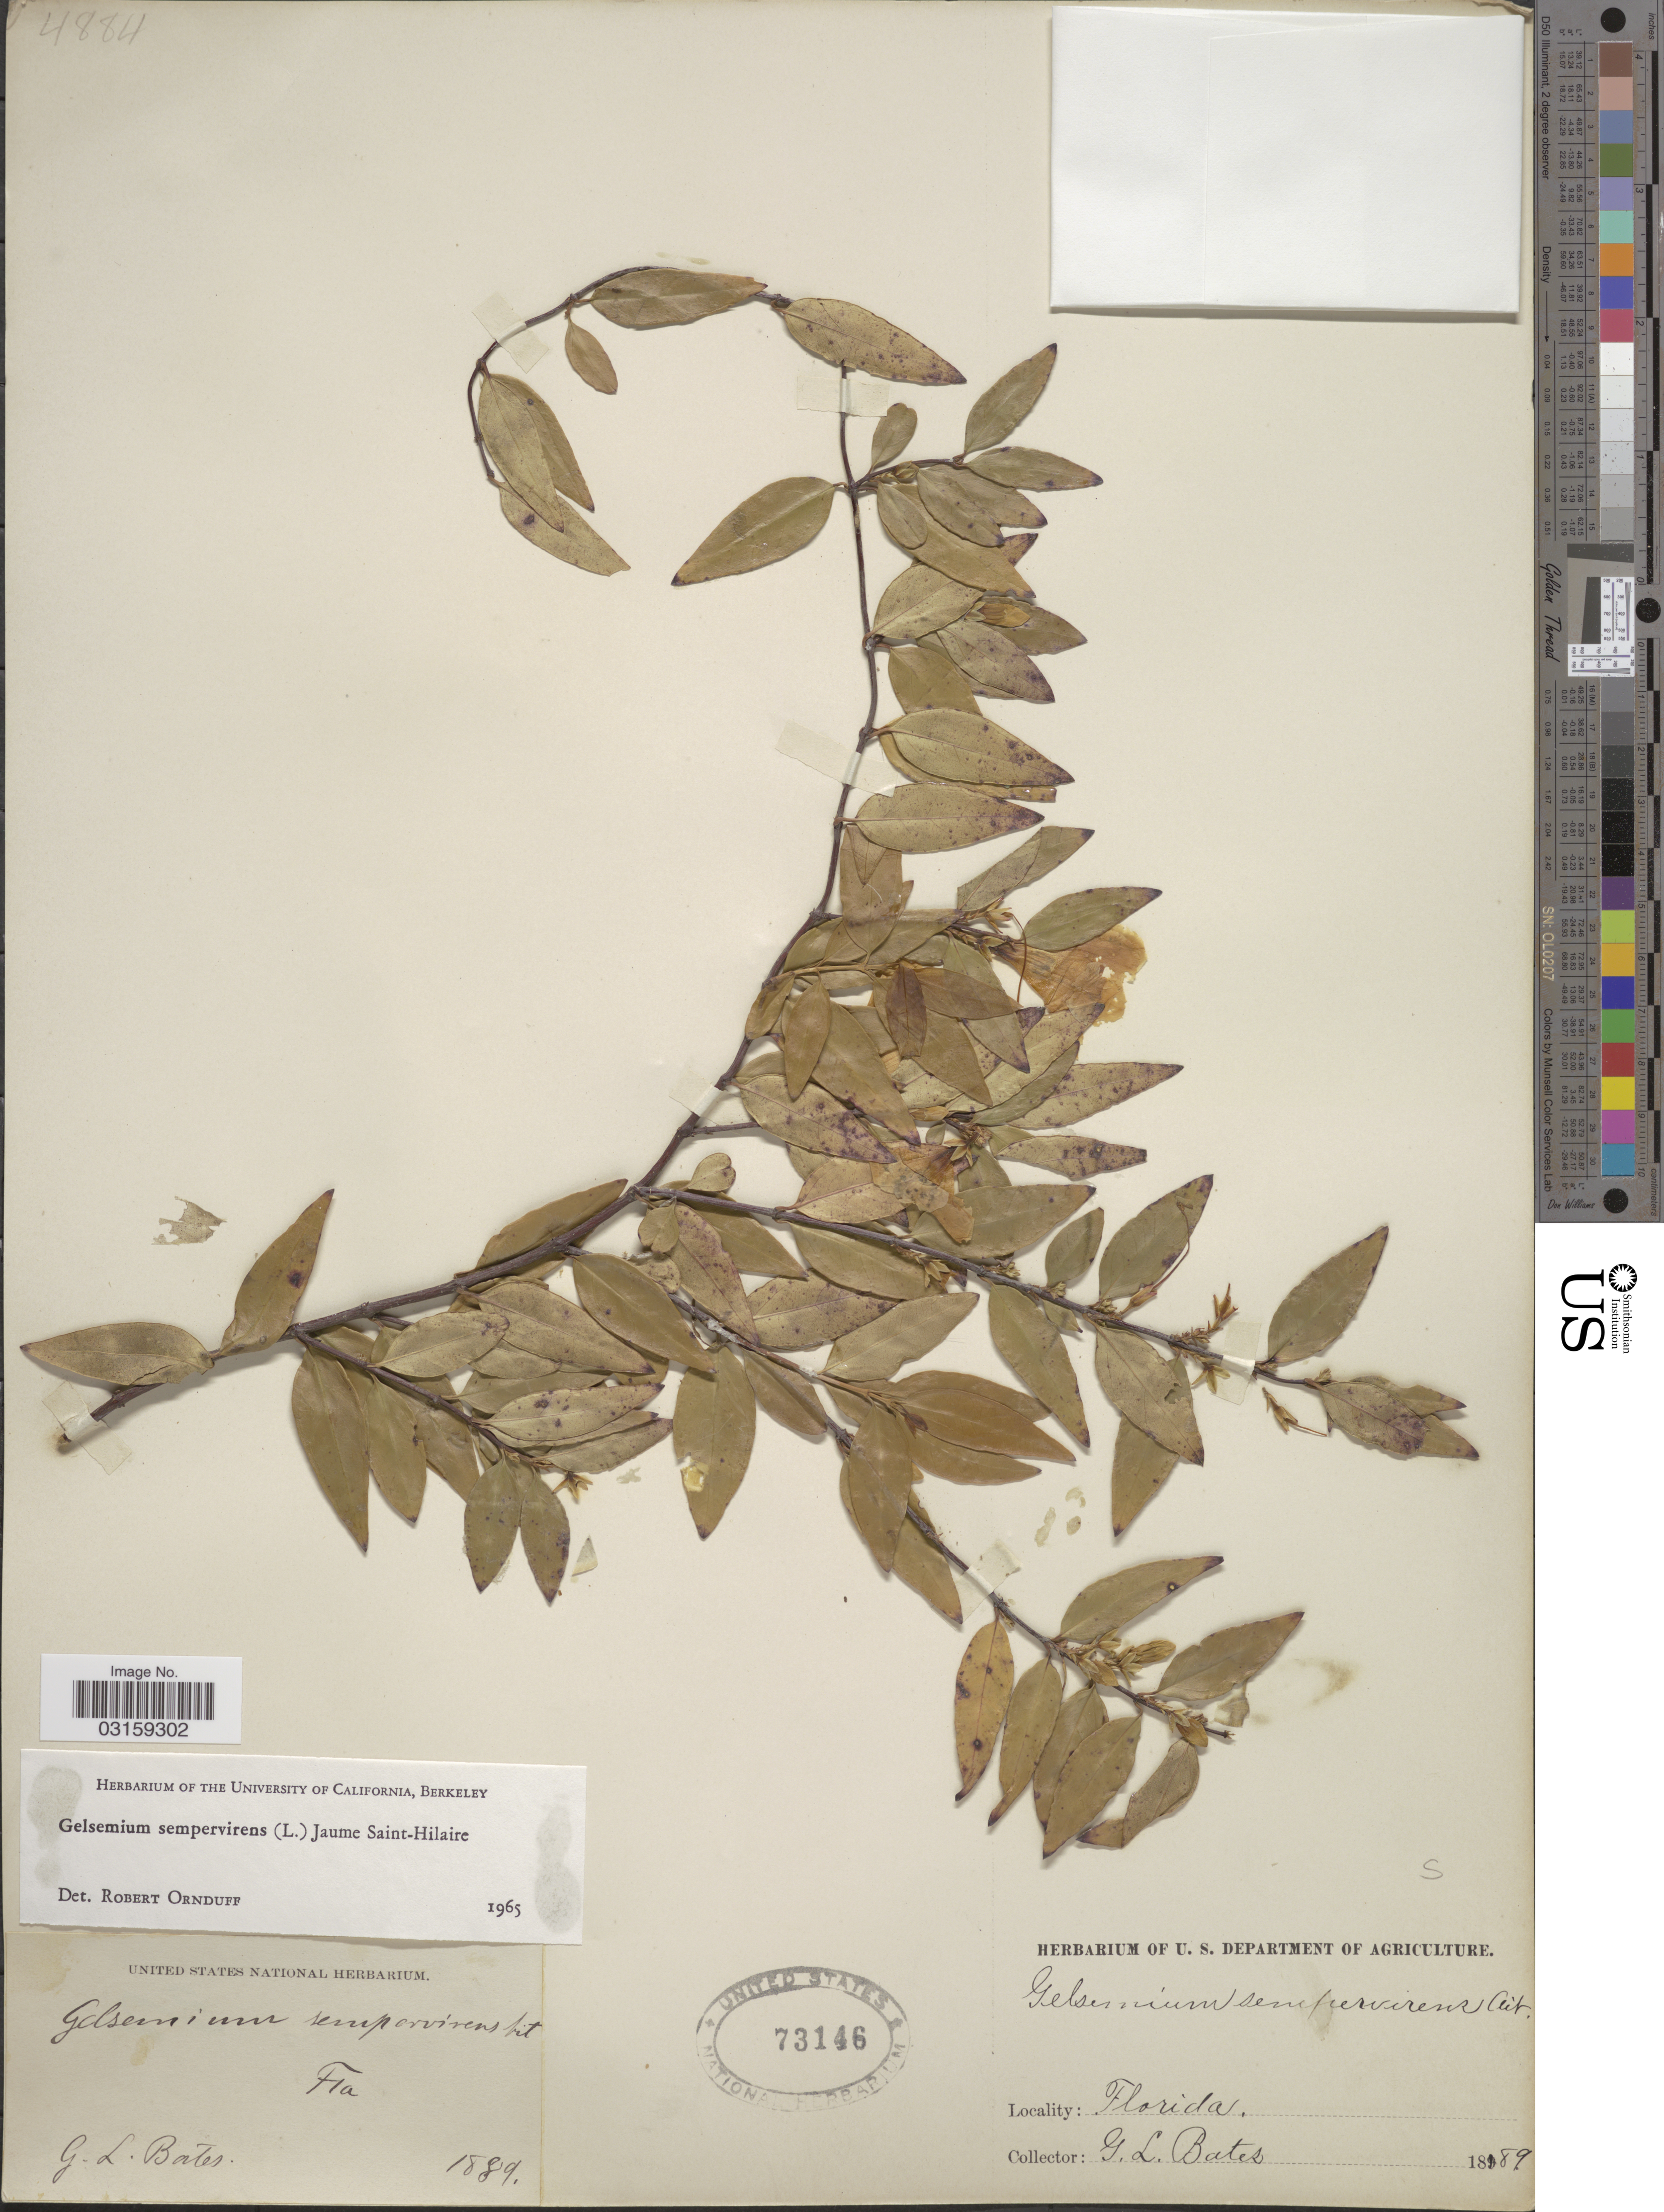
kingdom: Plantae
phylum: Tracheophyta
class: Magnoliopsida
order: Gentianales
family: Gelsemiaceae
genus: Gelsemium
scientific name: Gelsemium sempervirens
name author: (L.) J. St.-Hil.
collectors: G. Bates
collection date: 1889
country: United States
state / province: Florida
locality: Fla.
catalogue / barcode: US 73146